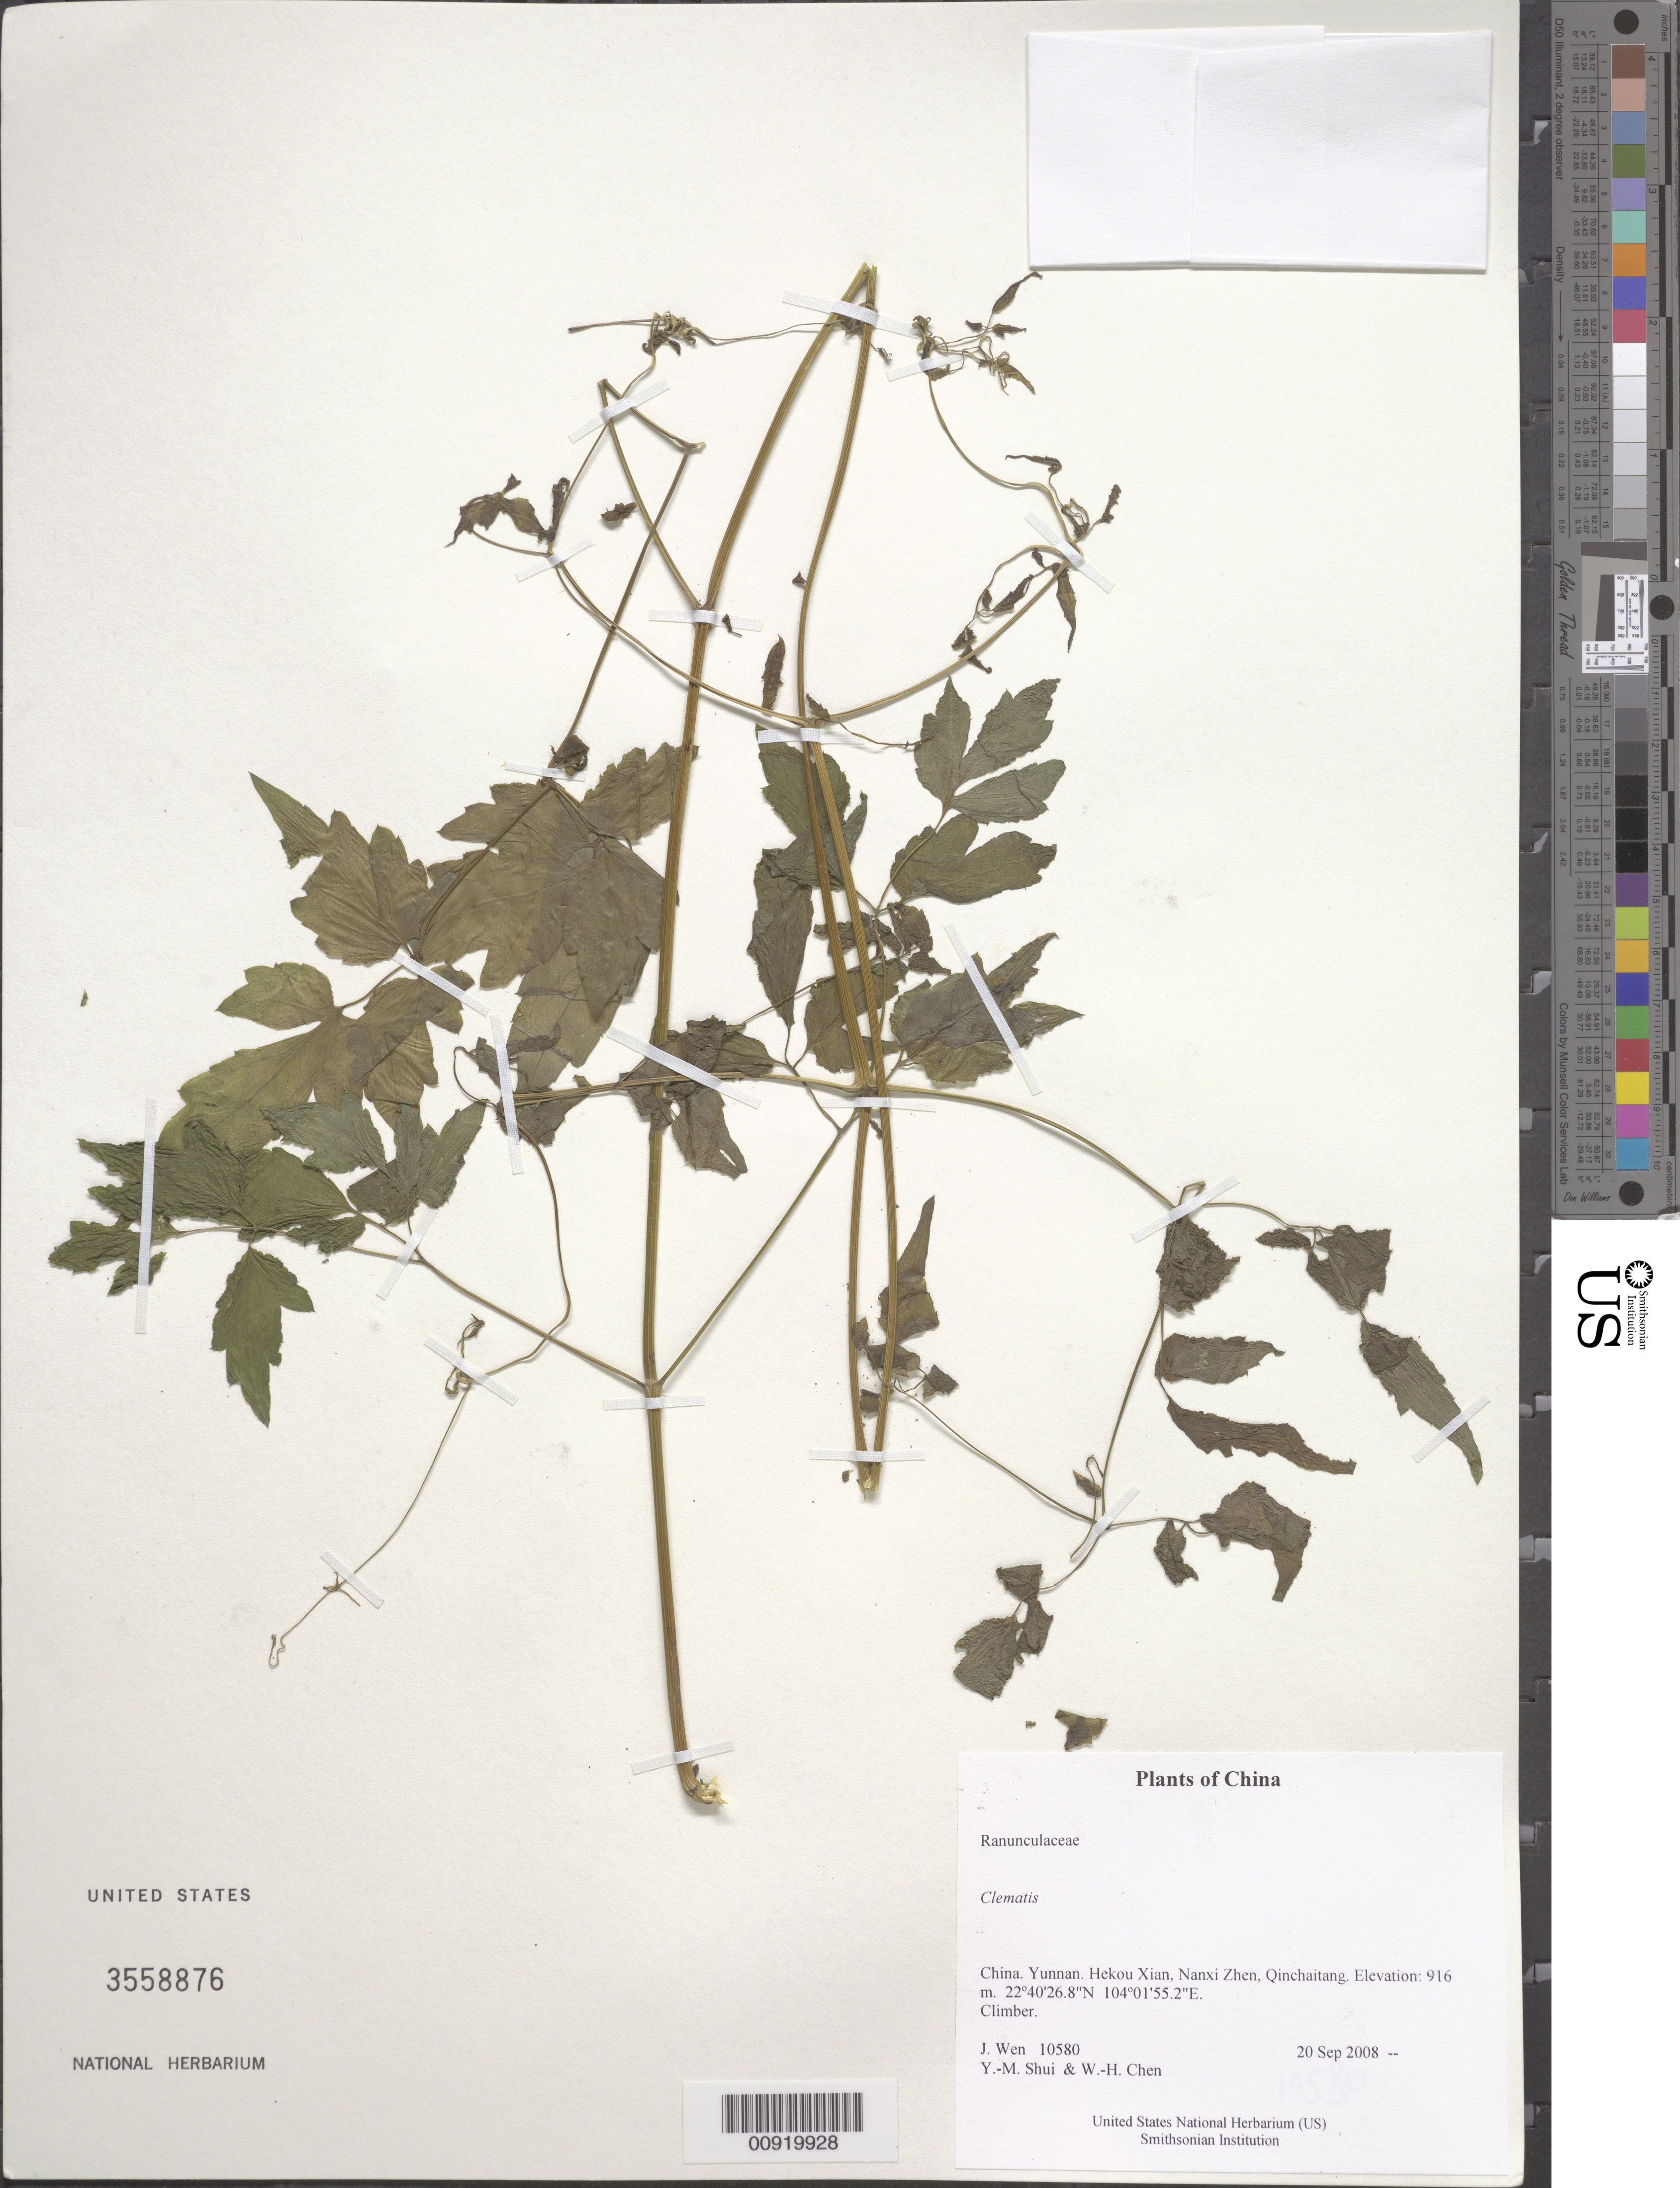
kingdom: Plantae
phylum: Tracheophyta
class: Magnoliopsida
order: Ranunculales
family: Ranunculaceae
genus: Clematis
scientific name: Clematis sp.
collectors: J. Wen, Y. Shui & W. Chen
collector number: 10580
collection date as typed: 20 Sep 2008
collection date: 2008-09-20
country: China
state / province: Yunnan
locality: Hekou Xian, Nanxi Zhen, Qinchaitang.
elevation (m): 916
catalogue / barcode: US 3558876